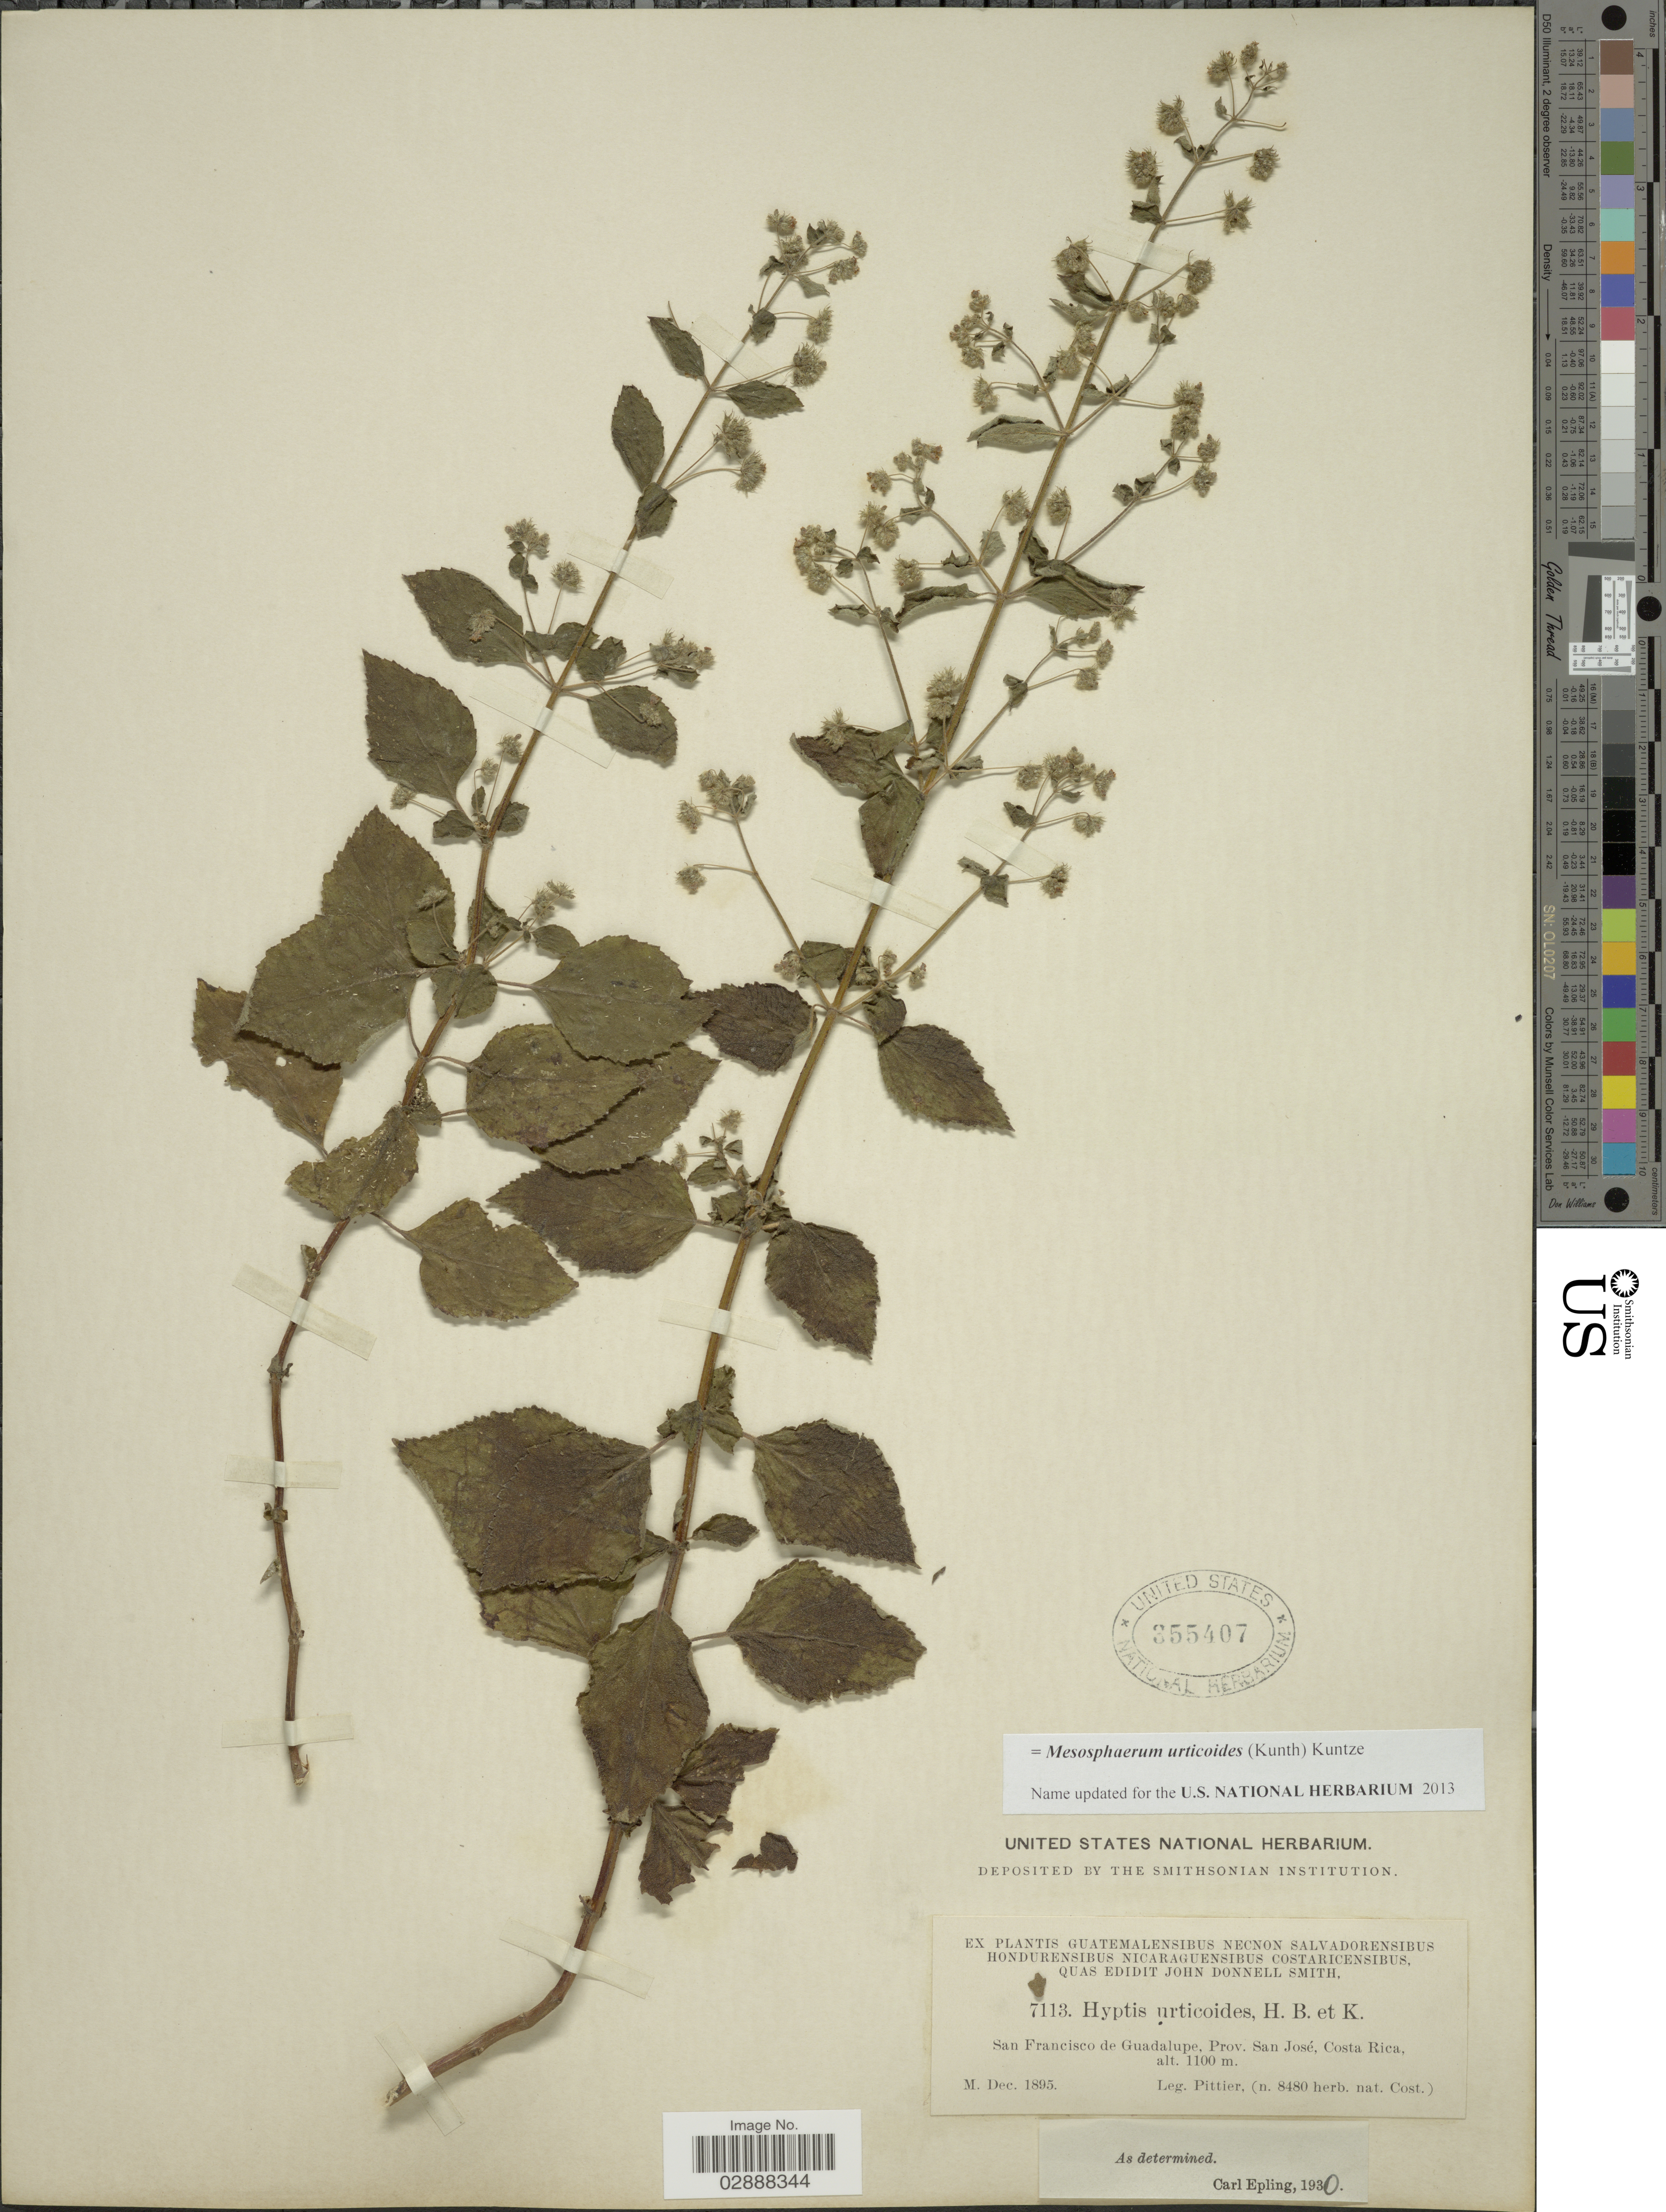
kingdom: Plantae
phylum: Tracheophyta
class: Magnoliopsida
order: Lamiales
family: Lamiaceae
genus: Mesosphaerum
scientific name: Mesosphaerum urticoides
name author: (Kunth) Kuntze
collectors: Pittier, --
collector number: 7113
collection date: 1895-12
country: Costa Rica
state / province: San José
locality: San Francisco de Guadalupe.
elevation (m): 1100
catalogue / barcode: US 355407